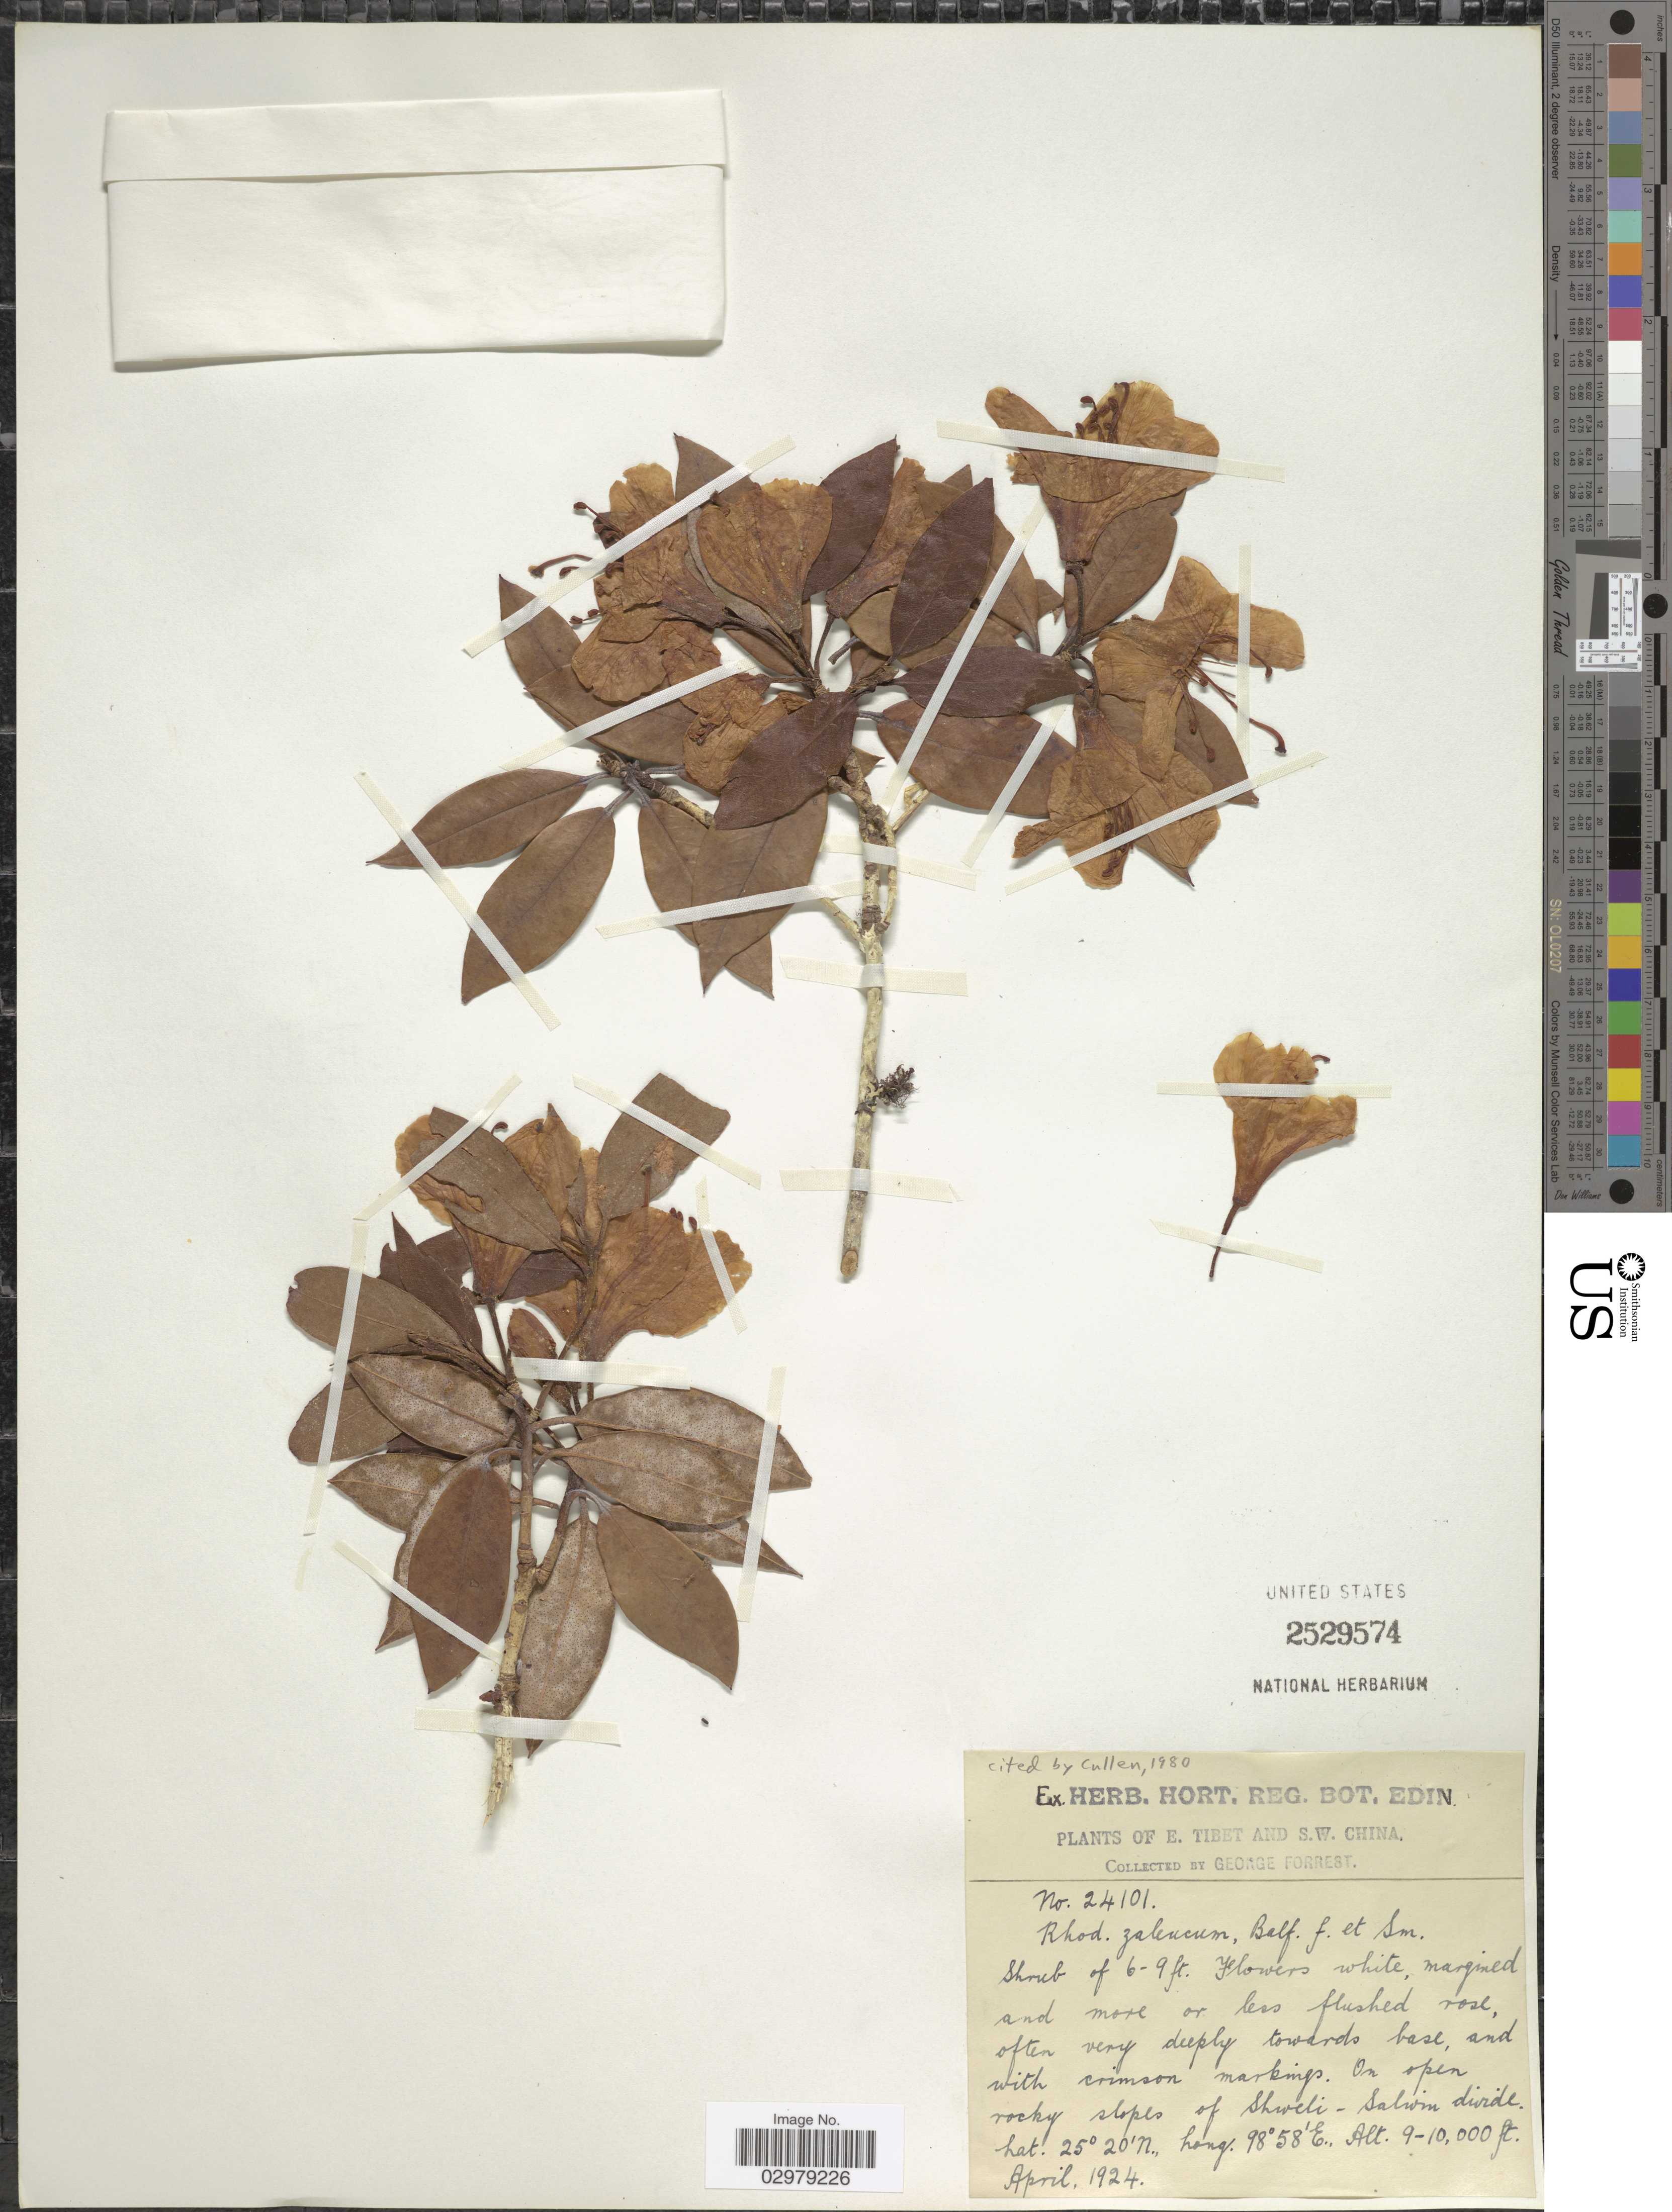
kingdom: Plantae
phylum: Tracheophyta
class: Magnoliopsida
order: Ericales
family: Ericaceae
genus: Rhododendron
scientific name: Rhododendron zaleucum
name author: Balf. f. & W.W. Sm.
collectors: G. Forrest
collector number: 24101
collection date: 1924-04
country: China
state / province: Xizang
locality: E. Tibet and S.W. China. on open rocky slopes of Shweli - Salwin divide.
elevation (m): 2743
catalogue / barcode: US 2529574